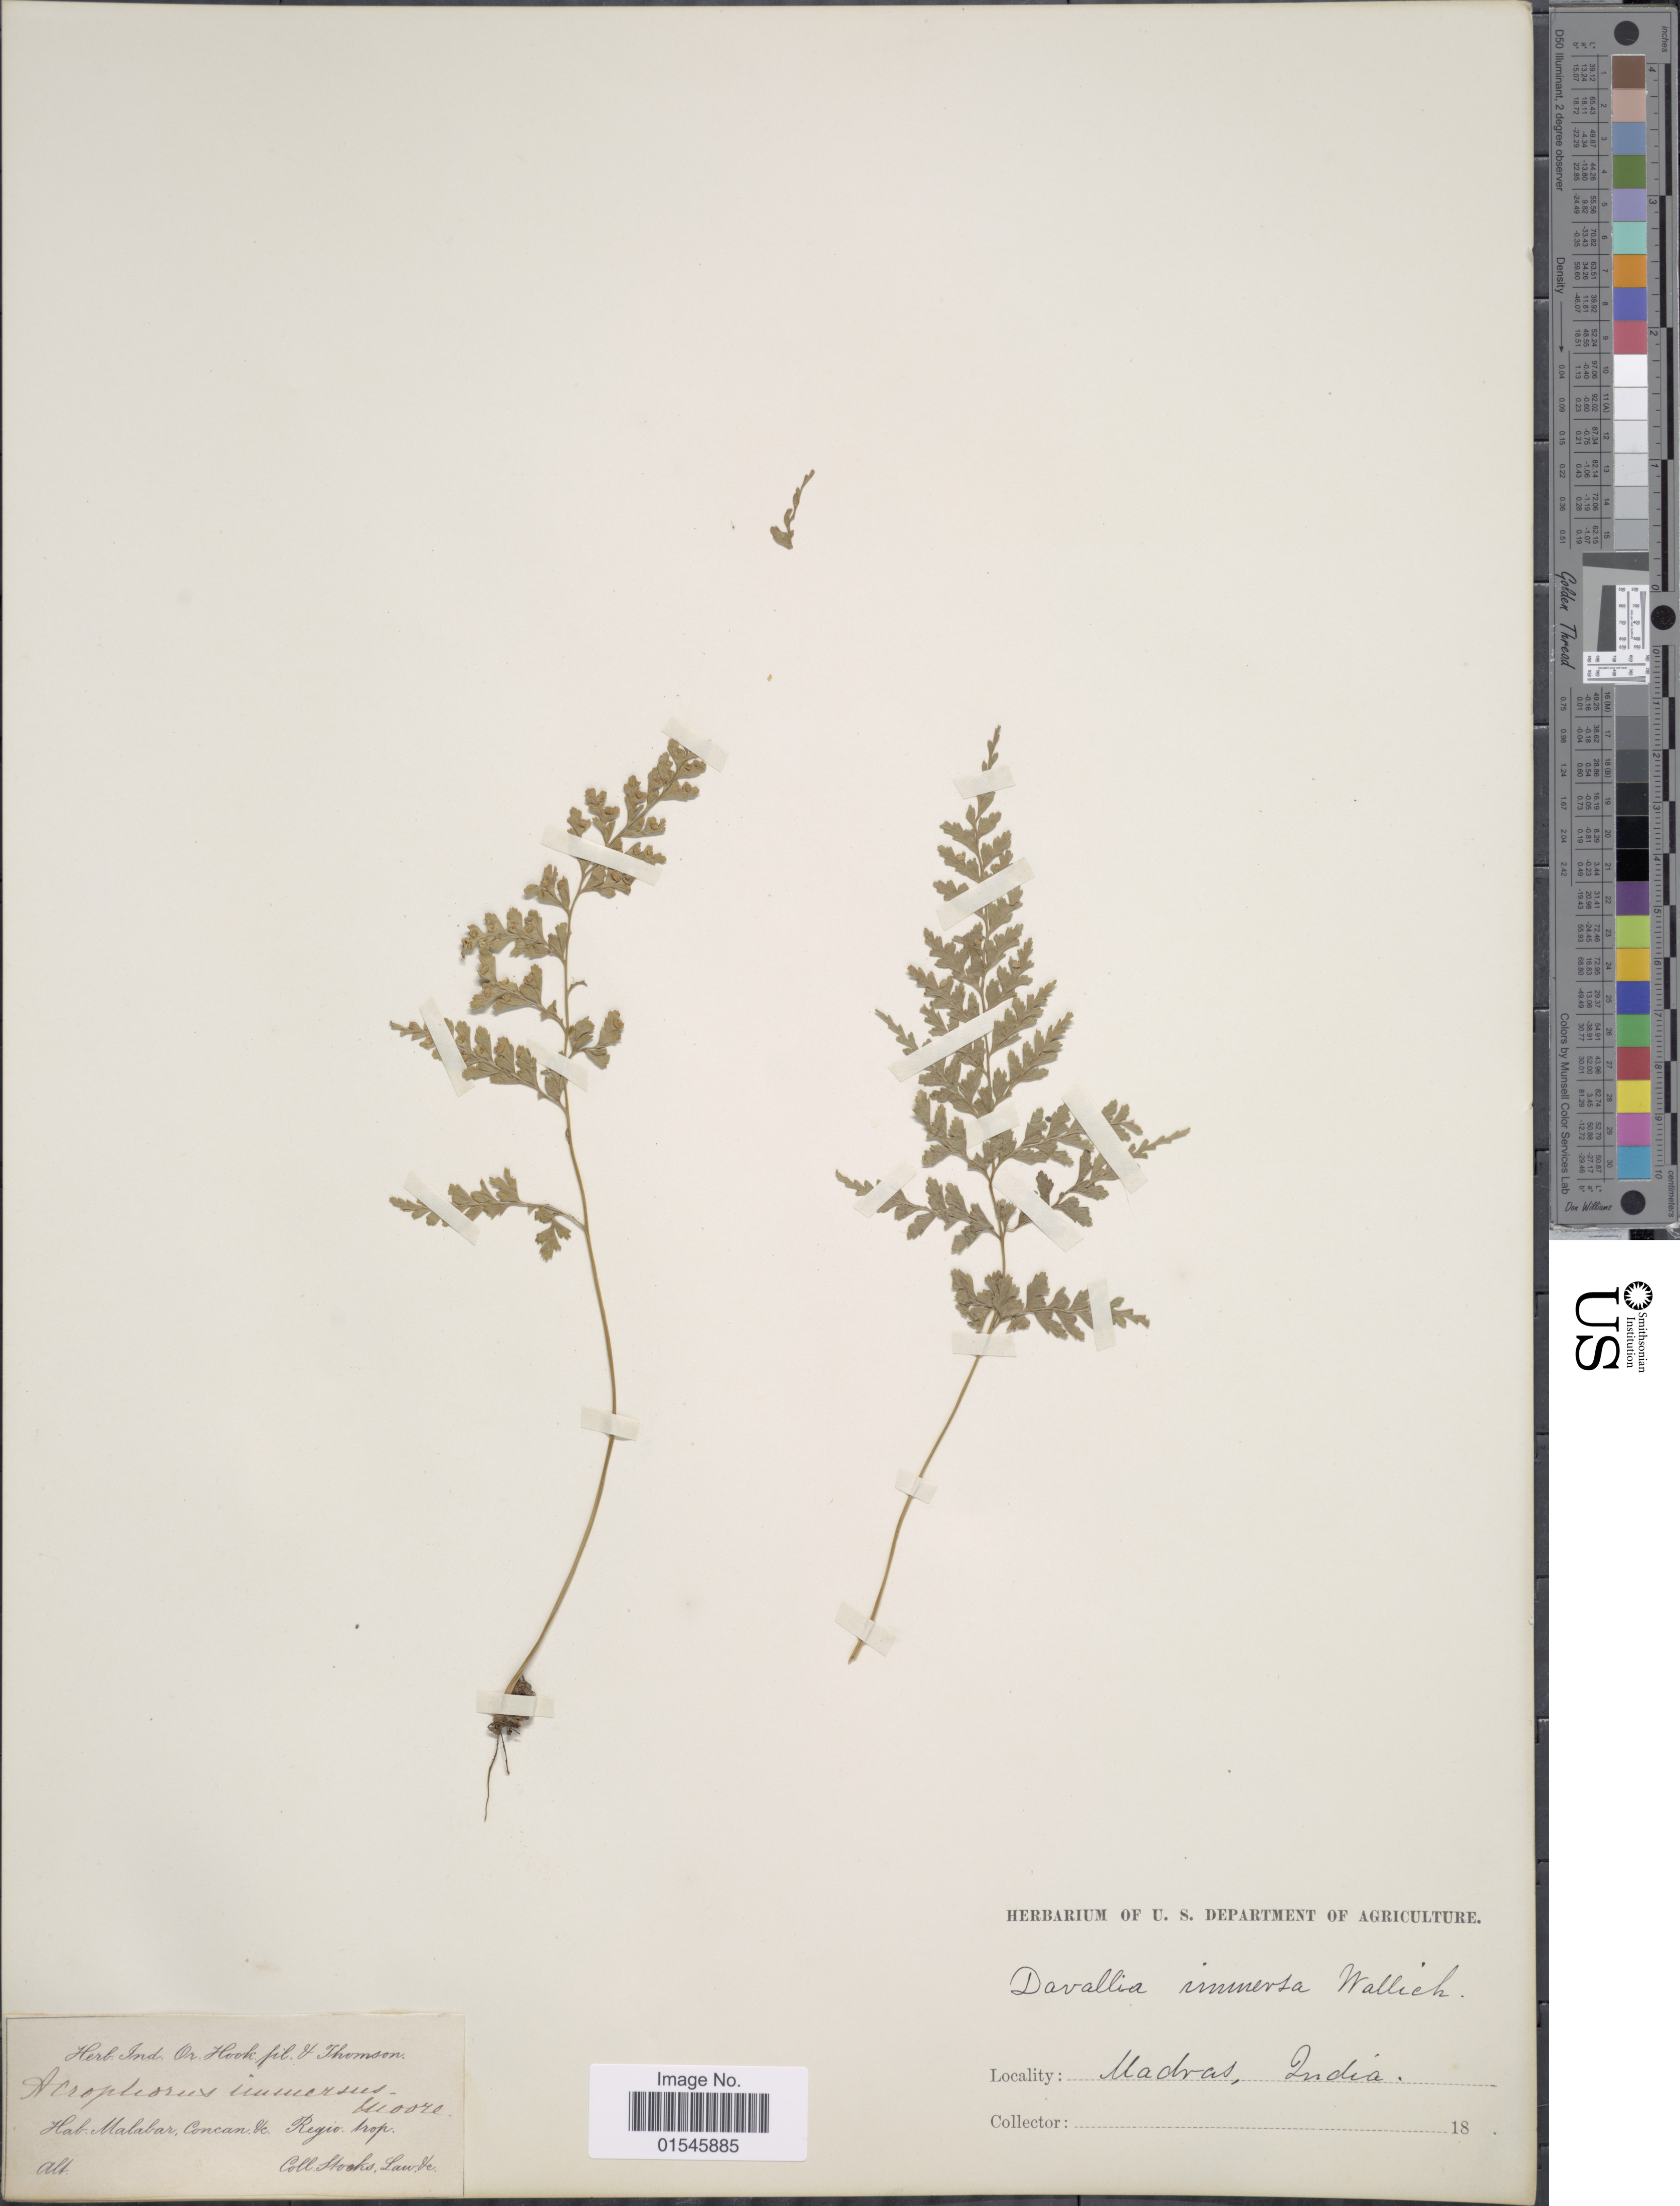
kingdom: Plantae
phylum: Tracheophyta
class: Polypodiopsida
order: Polypodiales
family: Hypodematiaceae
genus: Leucostegia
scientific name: Leucostegia truncata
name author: (D. Don) Fraser-Jenk.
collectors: Stocks, -- & -. Law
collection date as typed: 18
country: India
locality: Madras, Malabar, Concan